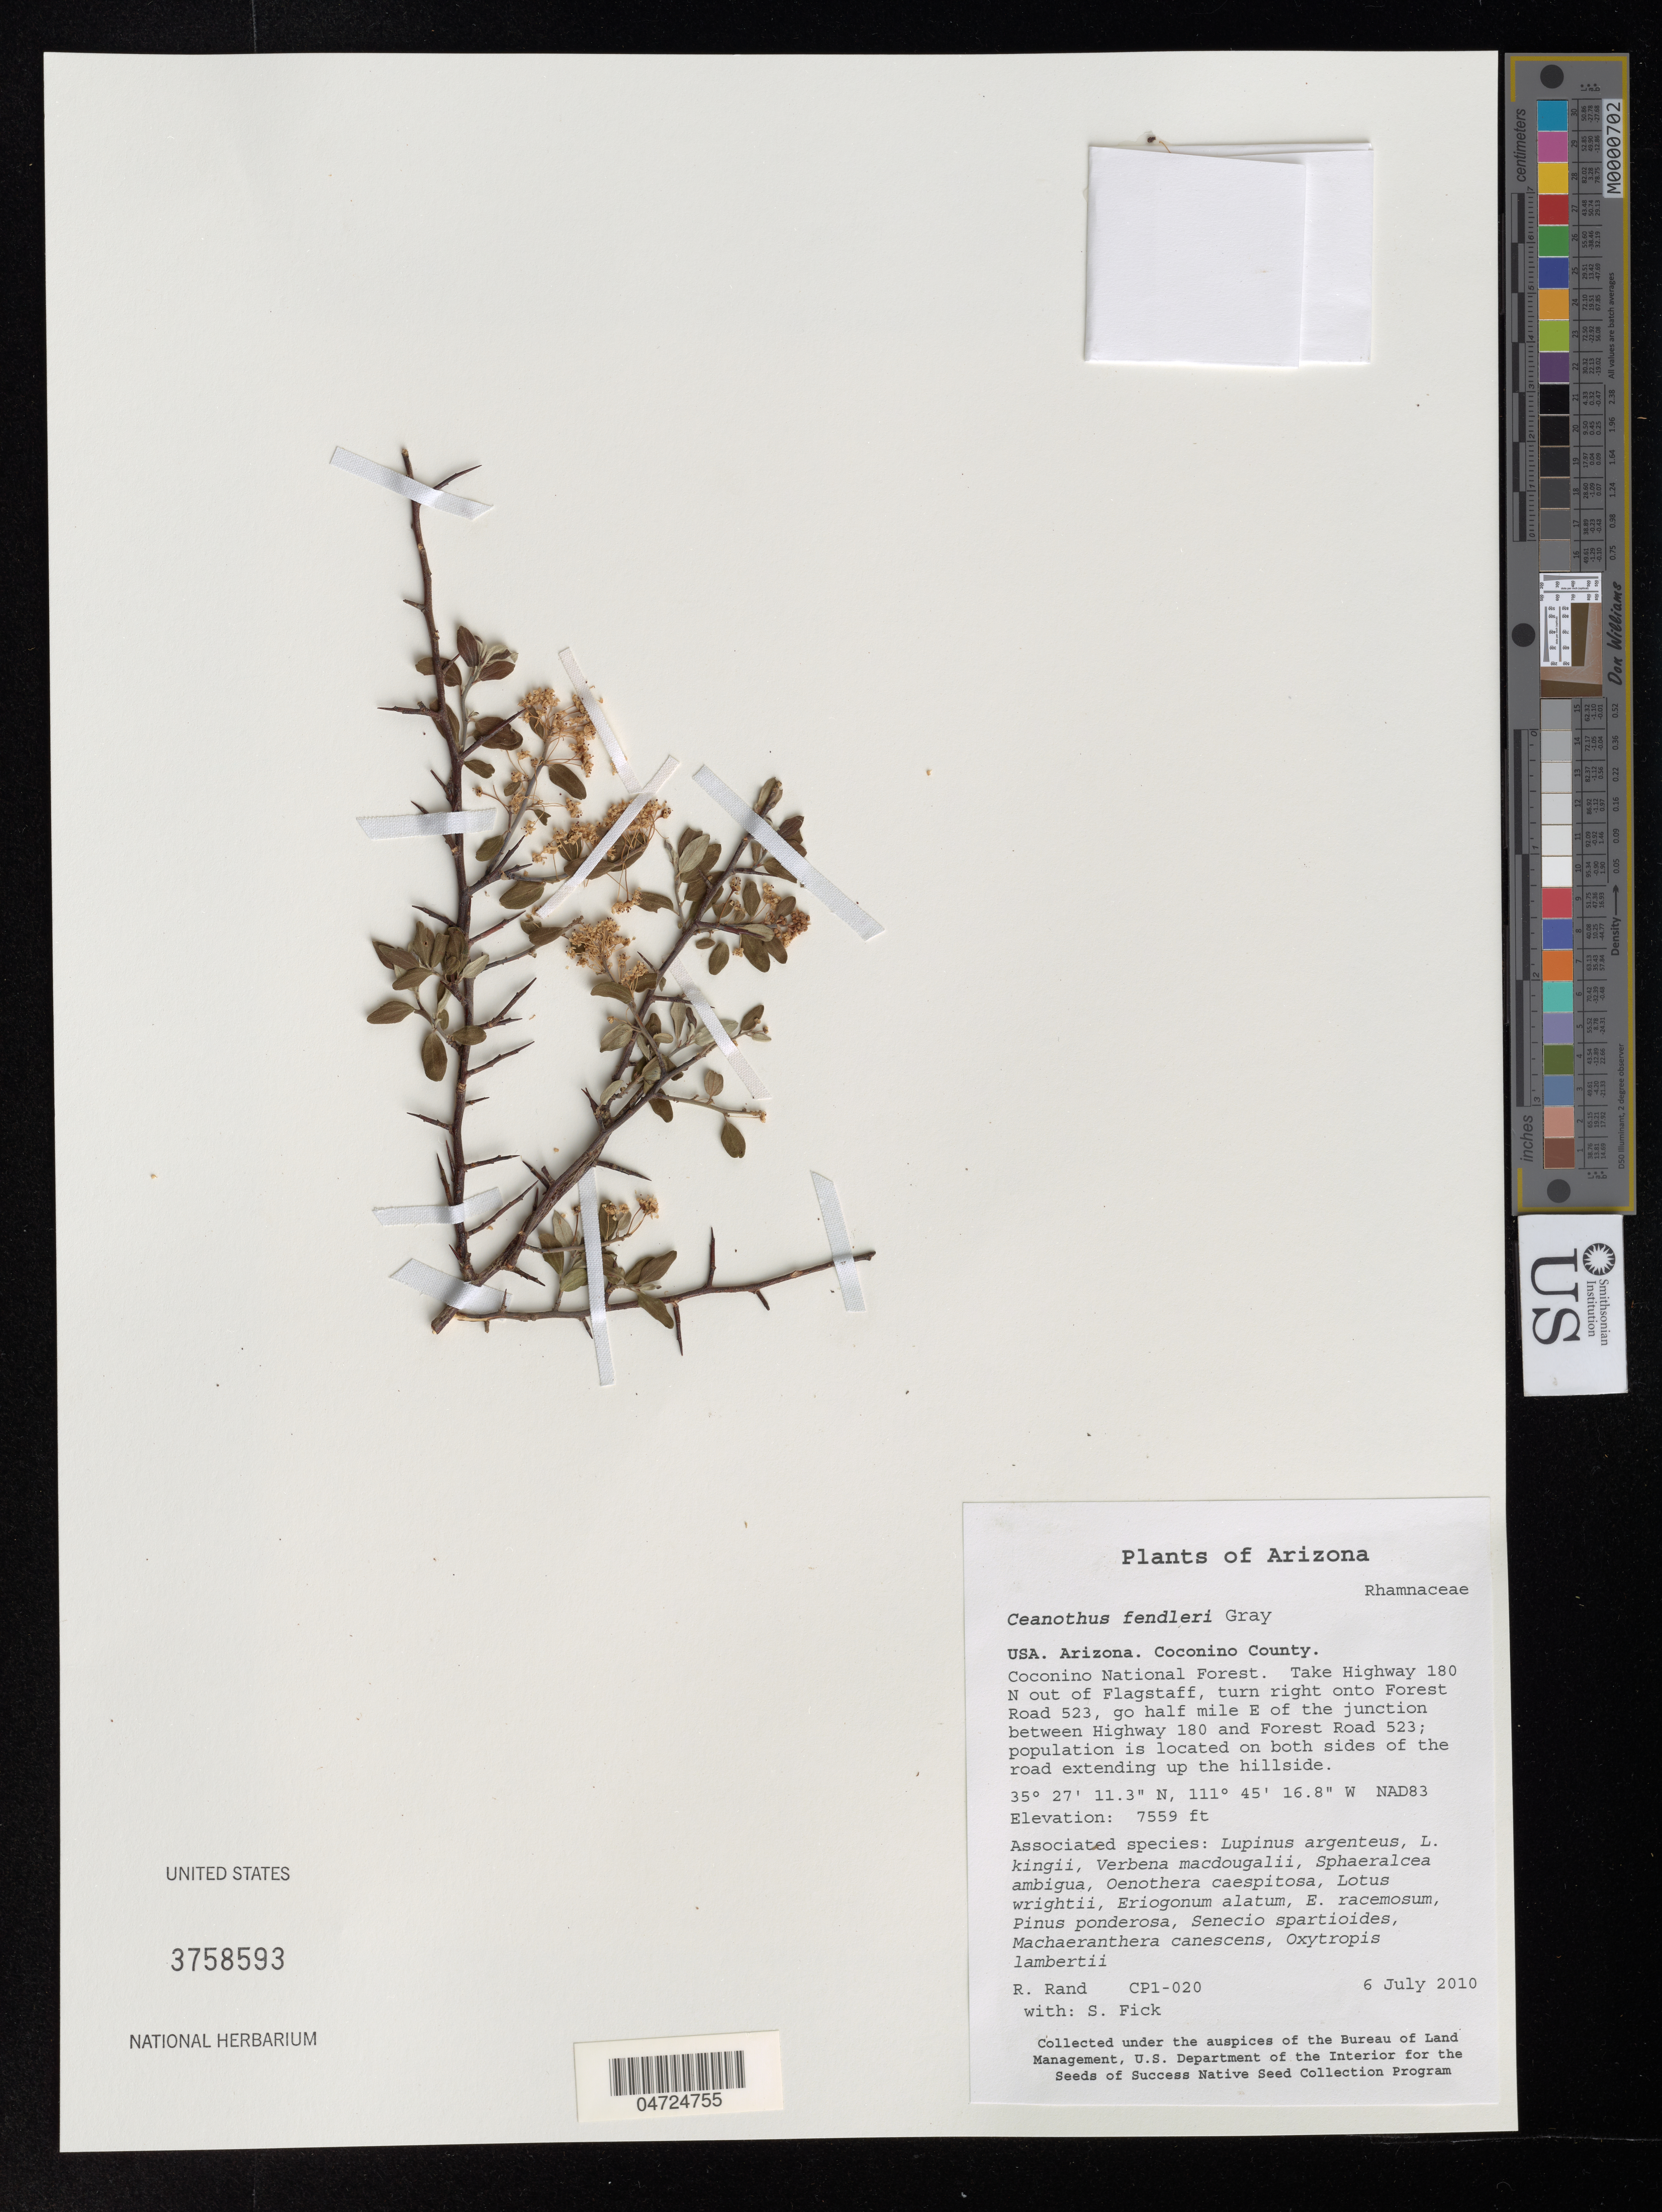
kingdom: Plantae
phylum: Tracheophyta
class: Magnoliopsida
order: Rosales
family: Rhamnaceae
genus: Ceanothus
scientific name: Ceanothus fendleri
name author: A. Gray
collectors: R. Rand & S. Fick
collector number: CP1-020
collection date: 2010-07-06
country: United States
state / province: Arizona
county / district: Coconino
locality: Coconino County. Coconino National Forest. Take Highway 180 N out of Flagstaff, turn right onto Forest Road 523, go half mile E of the junction between Highway 180 and Forest Road 523; population is located on both sides of the road extending up the hillside. NAD83.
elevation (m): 2304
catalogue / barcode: US 3758593